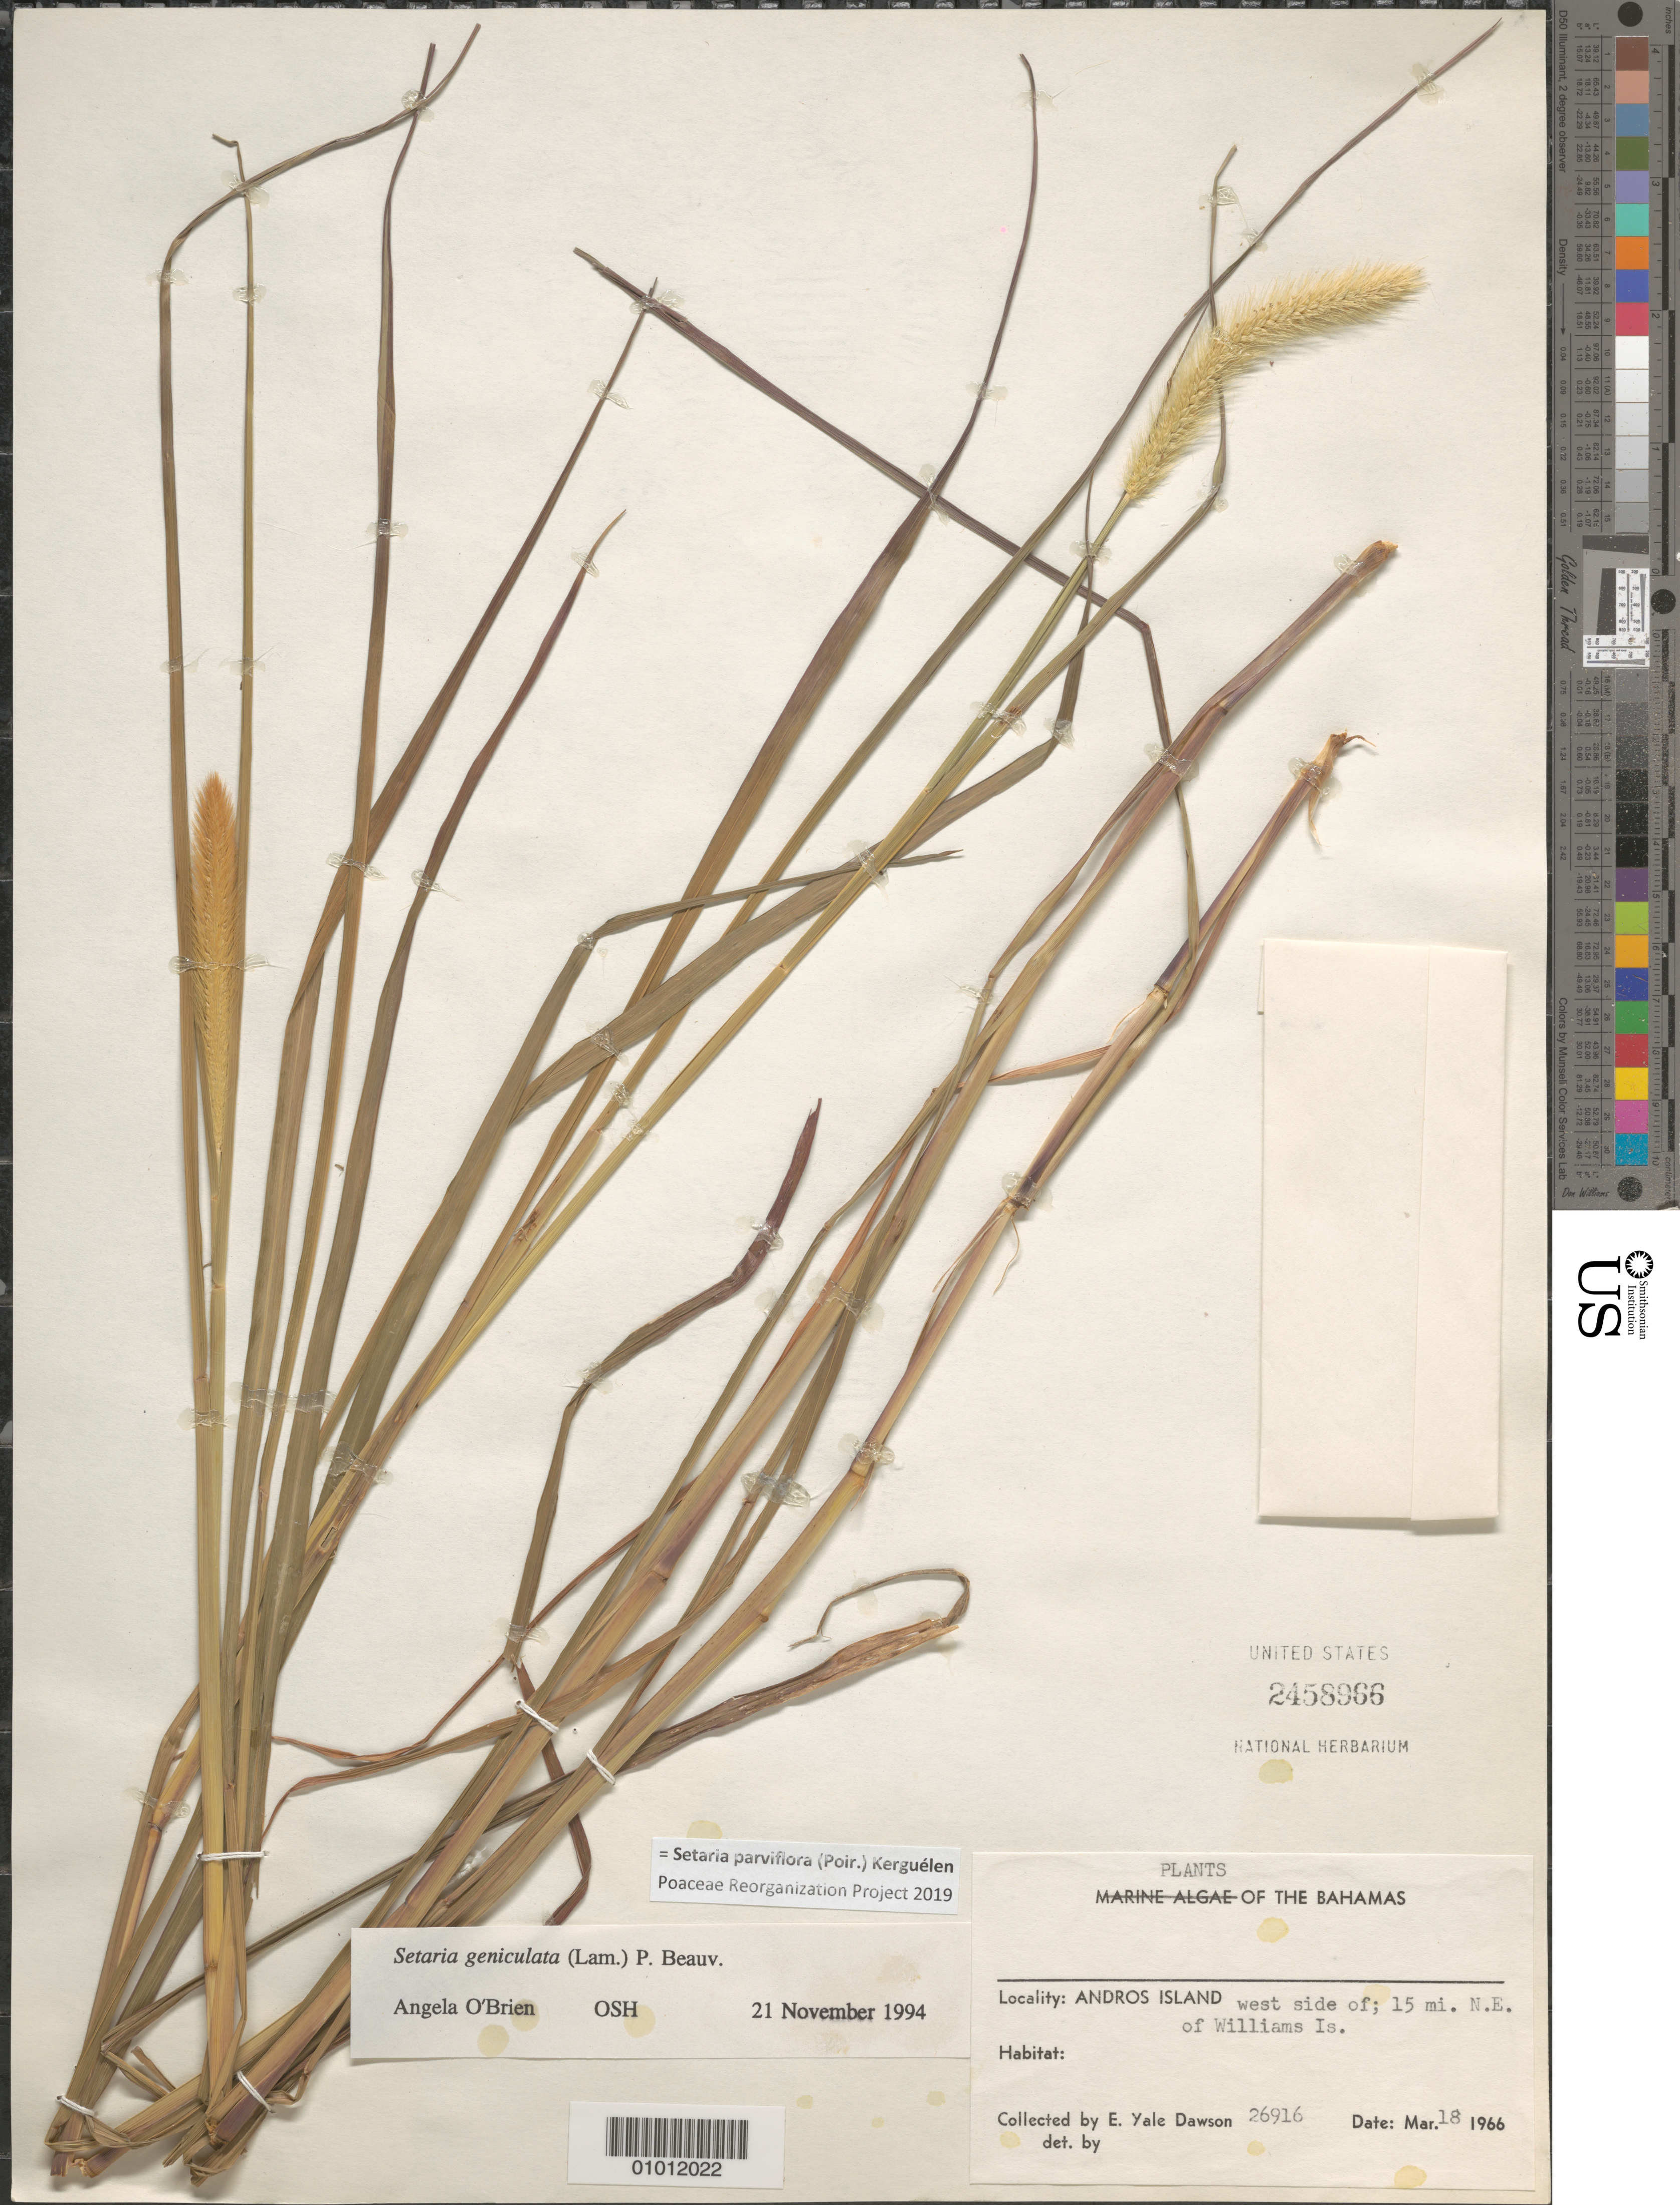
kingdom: Plantae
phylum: Tracheophyta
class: Liliopsida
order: Poales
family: Poaceae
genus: Setaria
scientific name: Setaria parviflora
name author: (Poir.) Kerguélen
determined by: Poaceae Reorganization Project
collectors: E. Y. Dawson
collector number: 26916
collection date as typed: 18 Mar 1966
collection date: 1966-03-18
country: Bahamas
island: Andros I.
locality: W side of Andros Island, 15 miles NE of Williams Island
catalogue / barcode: US 2458966